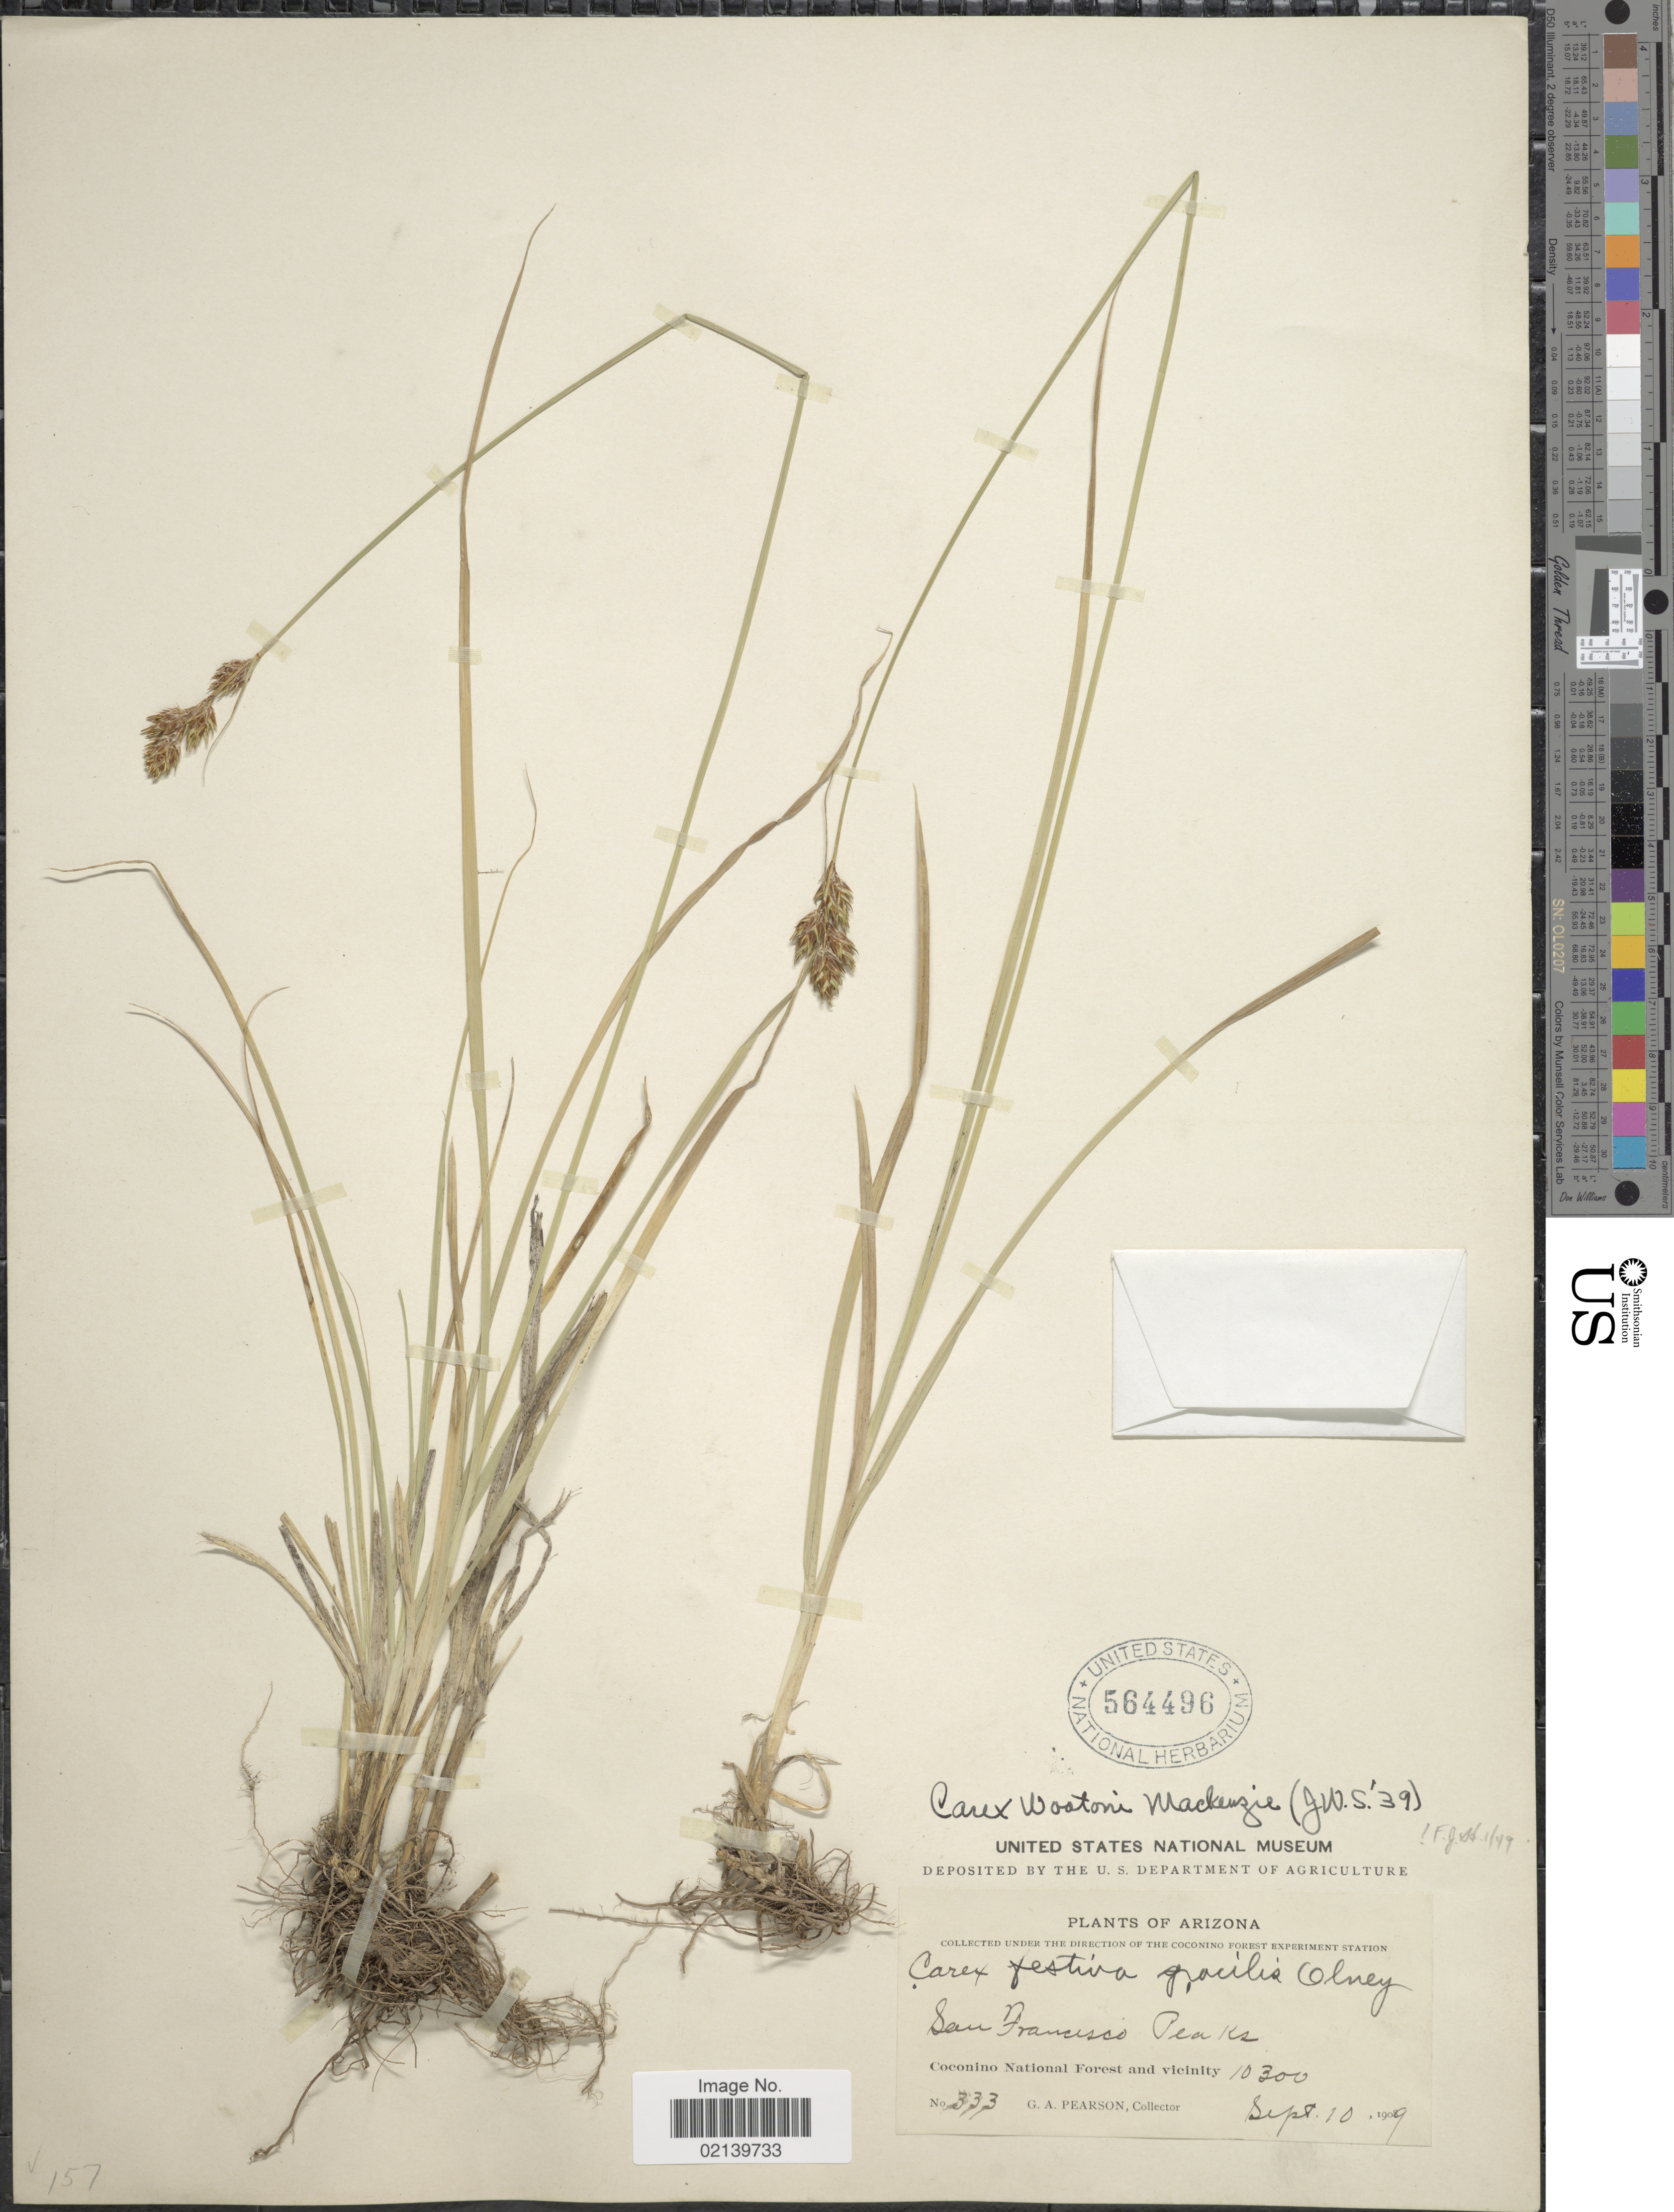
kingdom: Plantae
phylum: Tracheophyta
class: Liliopsida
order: Poales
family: Cyperaceae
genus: Carex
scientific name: Carex wootonii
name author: Mack.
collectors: G. Pearson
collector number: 333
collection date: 1909-09-10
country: United States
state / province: Arizona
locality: San Francisco Peaks, Coconino National Forest and vicinity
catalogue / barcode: US 564496